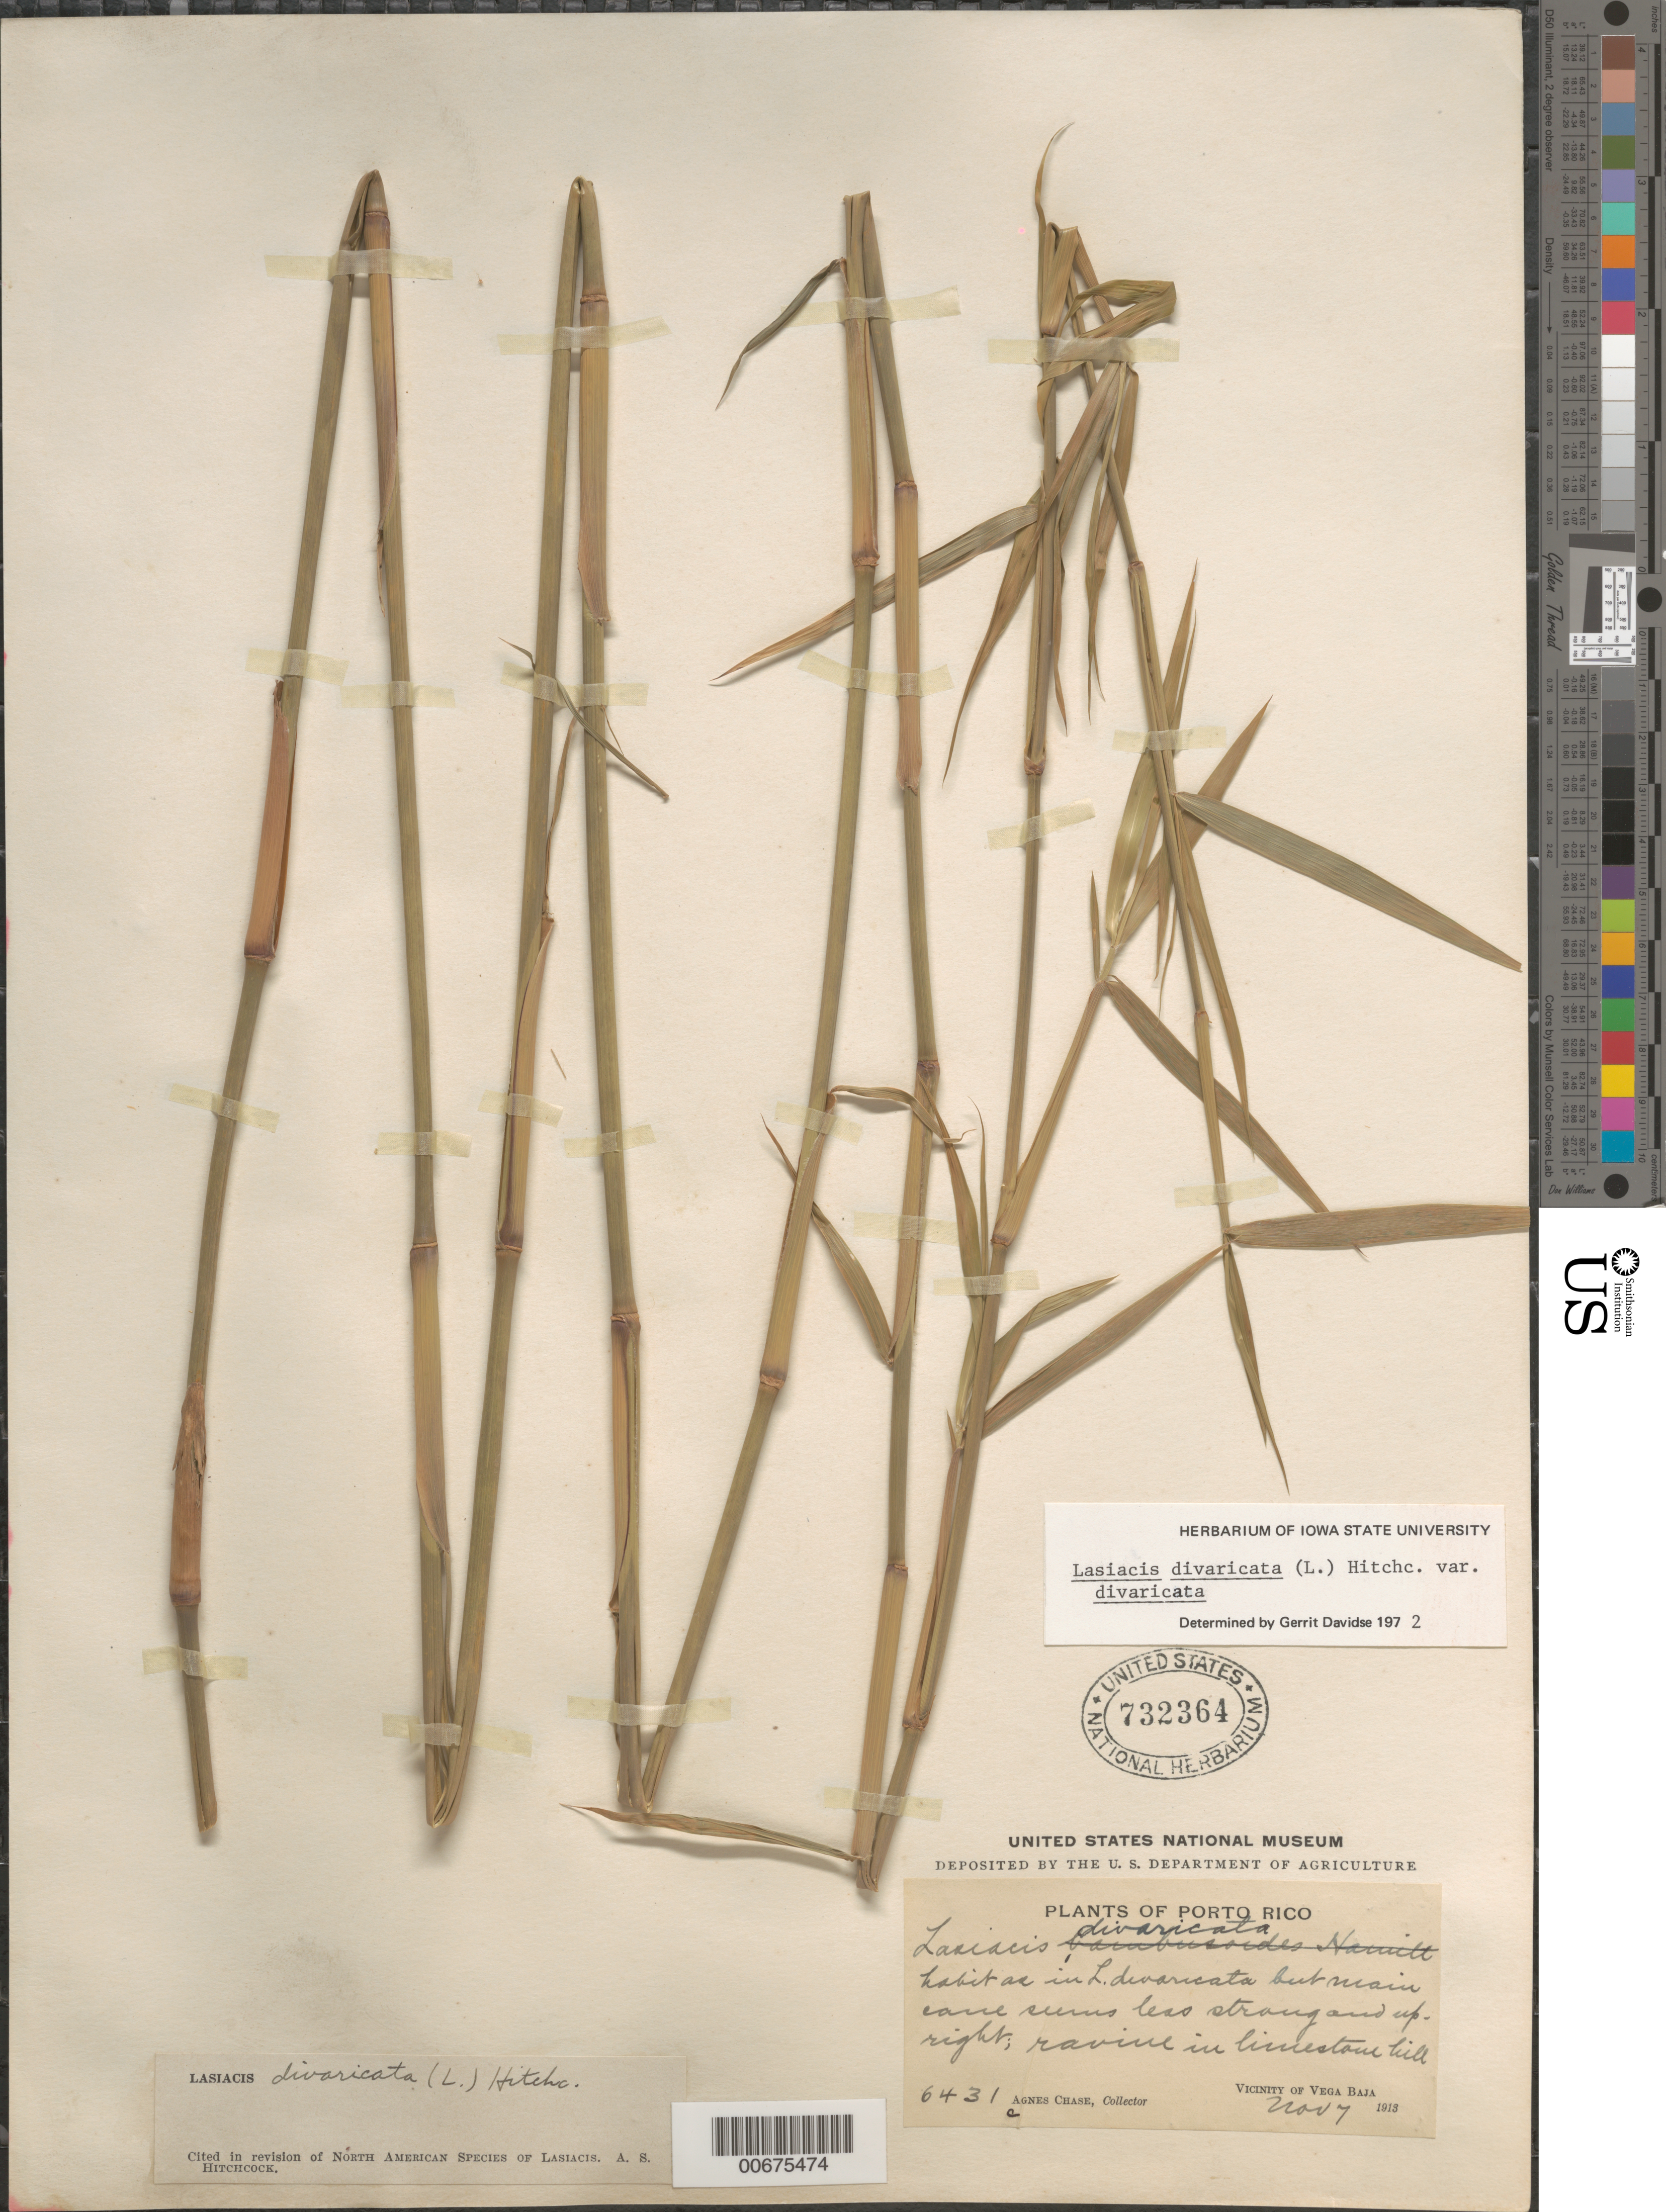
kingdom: Plantae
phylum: Tracheophyta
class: Liliopsida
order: Poales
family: Poaceae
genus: Lasiacis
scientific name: Lasiacis divaricata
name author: (L.) Hitchc.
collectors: A. Chase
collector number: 6431c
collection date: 1913-11-07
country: Puerto Rico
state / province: Vega Baja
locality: Porto Rico. Ravine in limestone hill. Vicinity of Vega Baja.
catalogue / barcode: US 732364